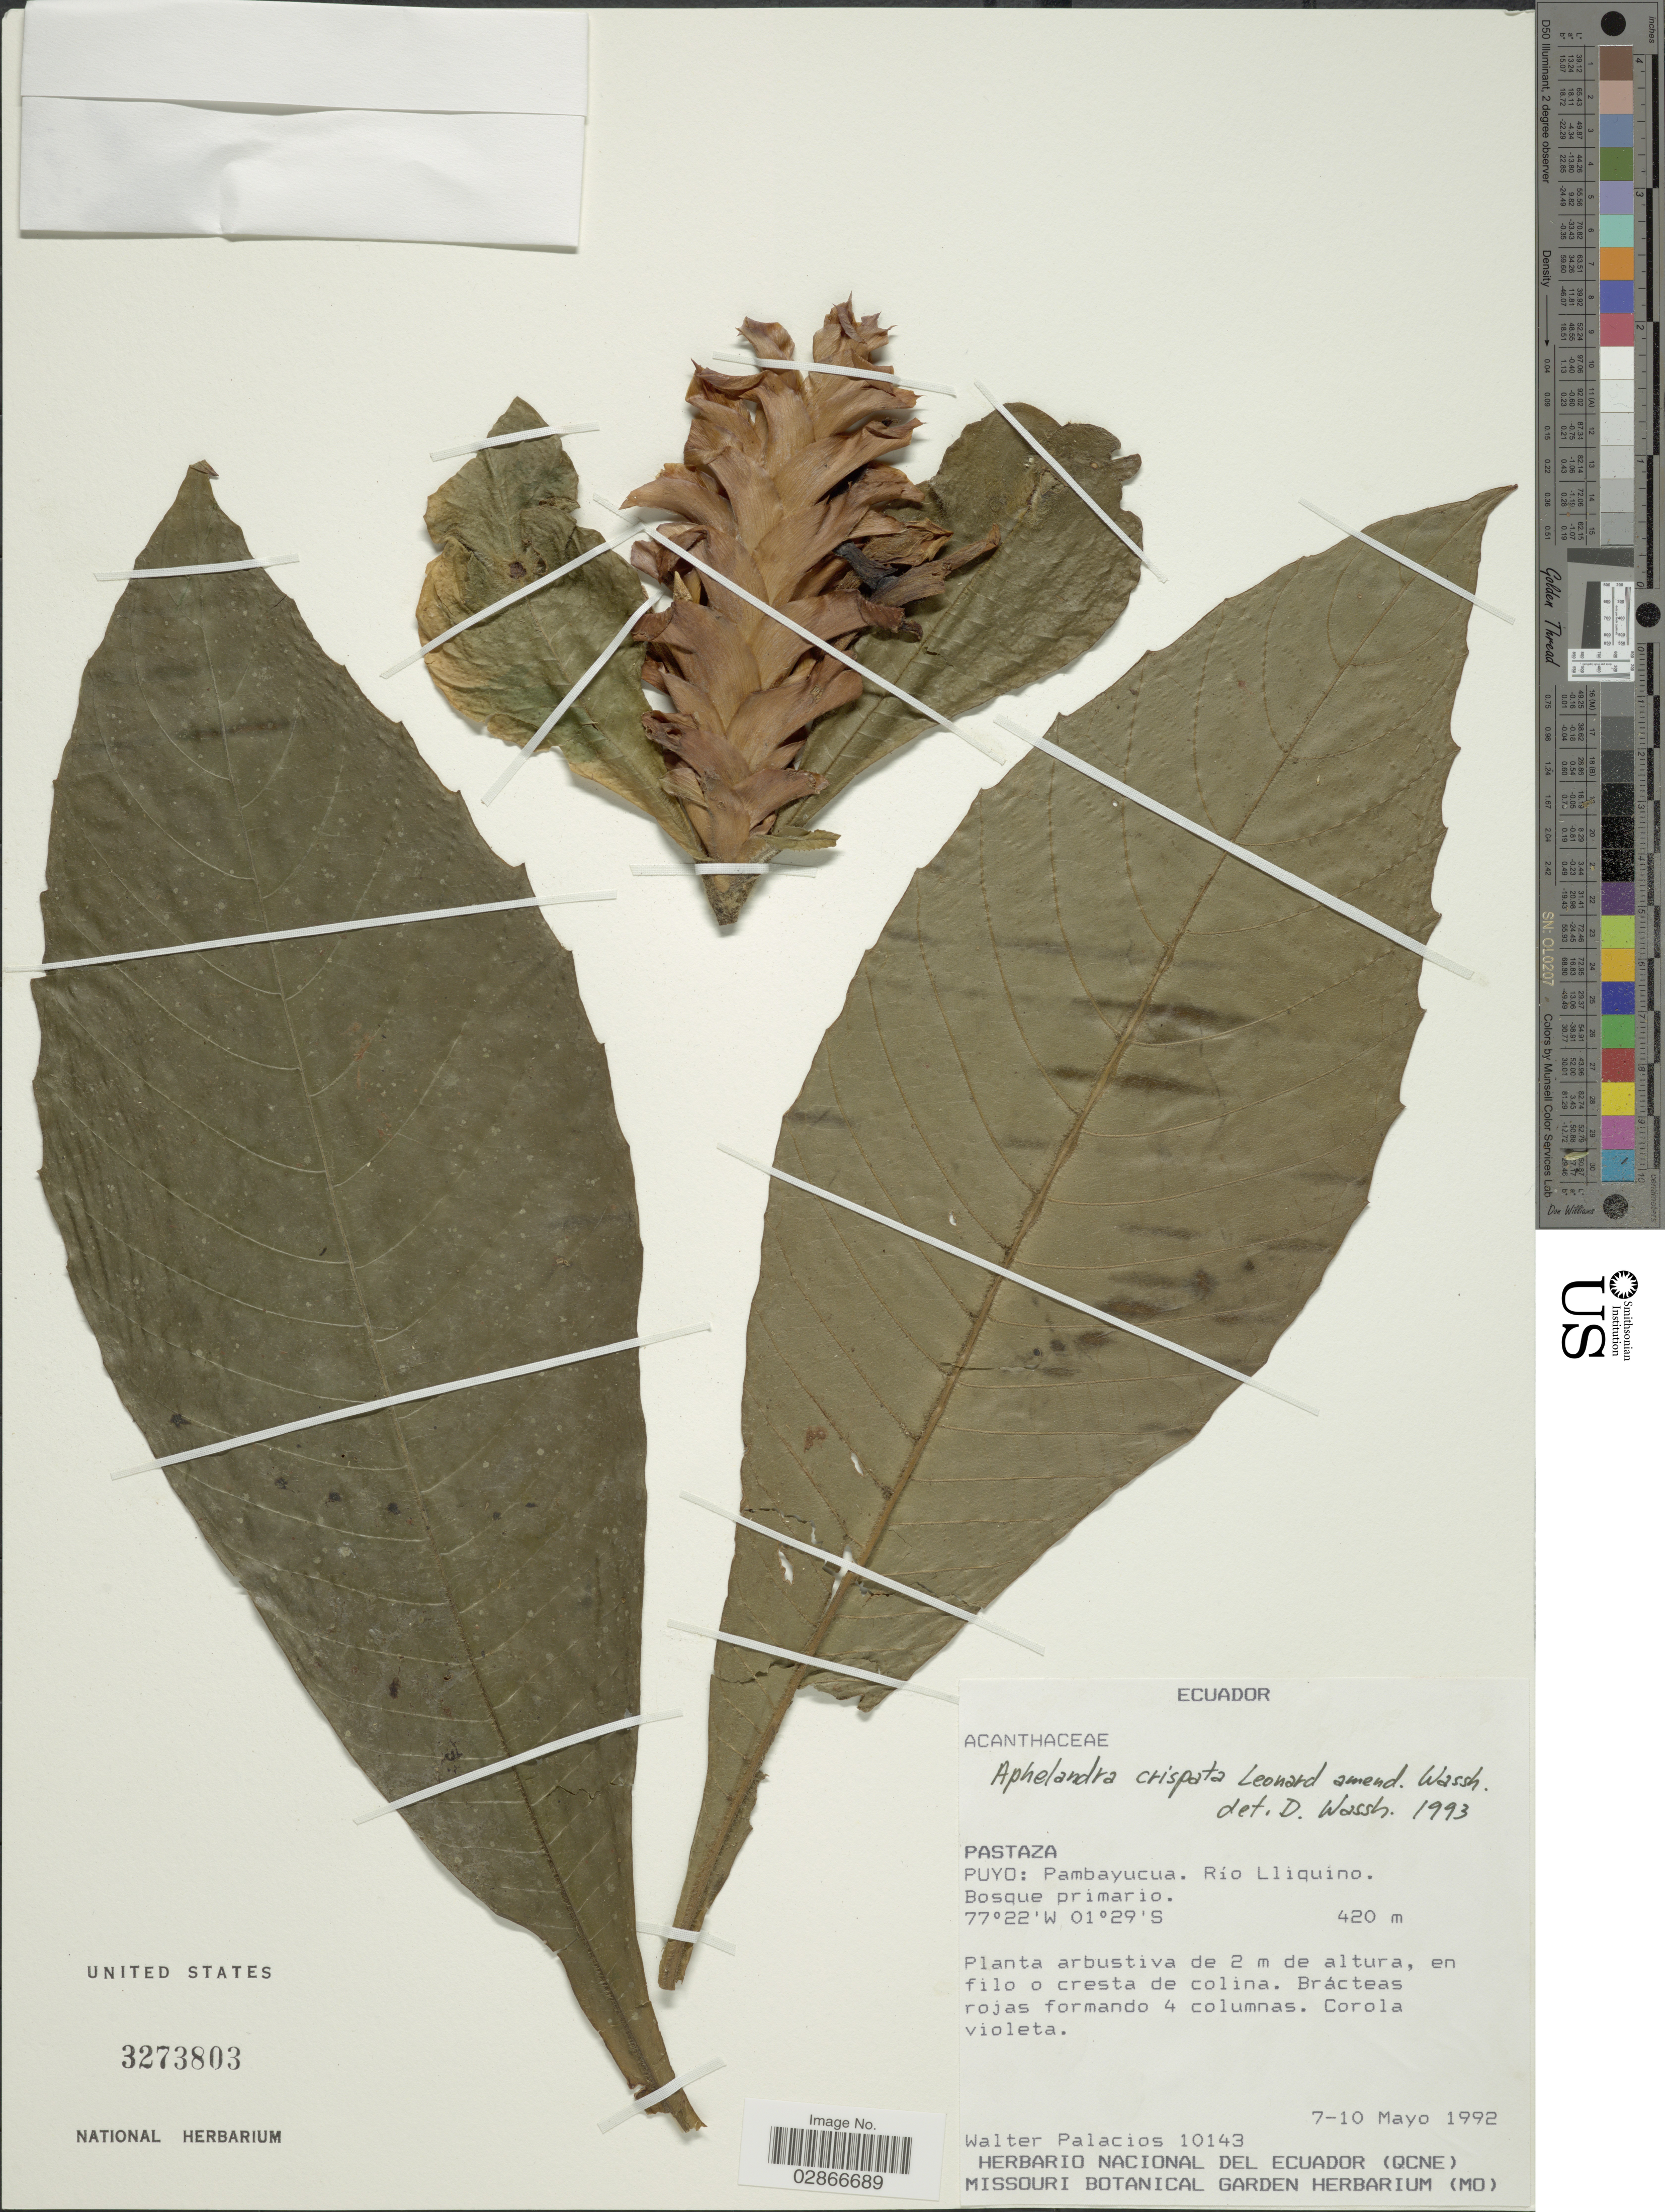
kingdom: Plantae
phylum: Tracheophyta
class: Magnoliopsida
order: Lamiales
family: Acanthaceae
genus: Aphelandra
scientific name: Aphelandra crispata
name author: Leonard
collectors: W. Palacios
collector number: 10143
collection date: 1992-05-07/1992-05-10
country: Ecuador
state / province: Pastaza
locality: Puyo: Pambayucua. Río Lliquíno.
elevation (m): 420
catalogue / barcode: US 3273803